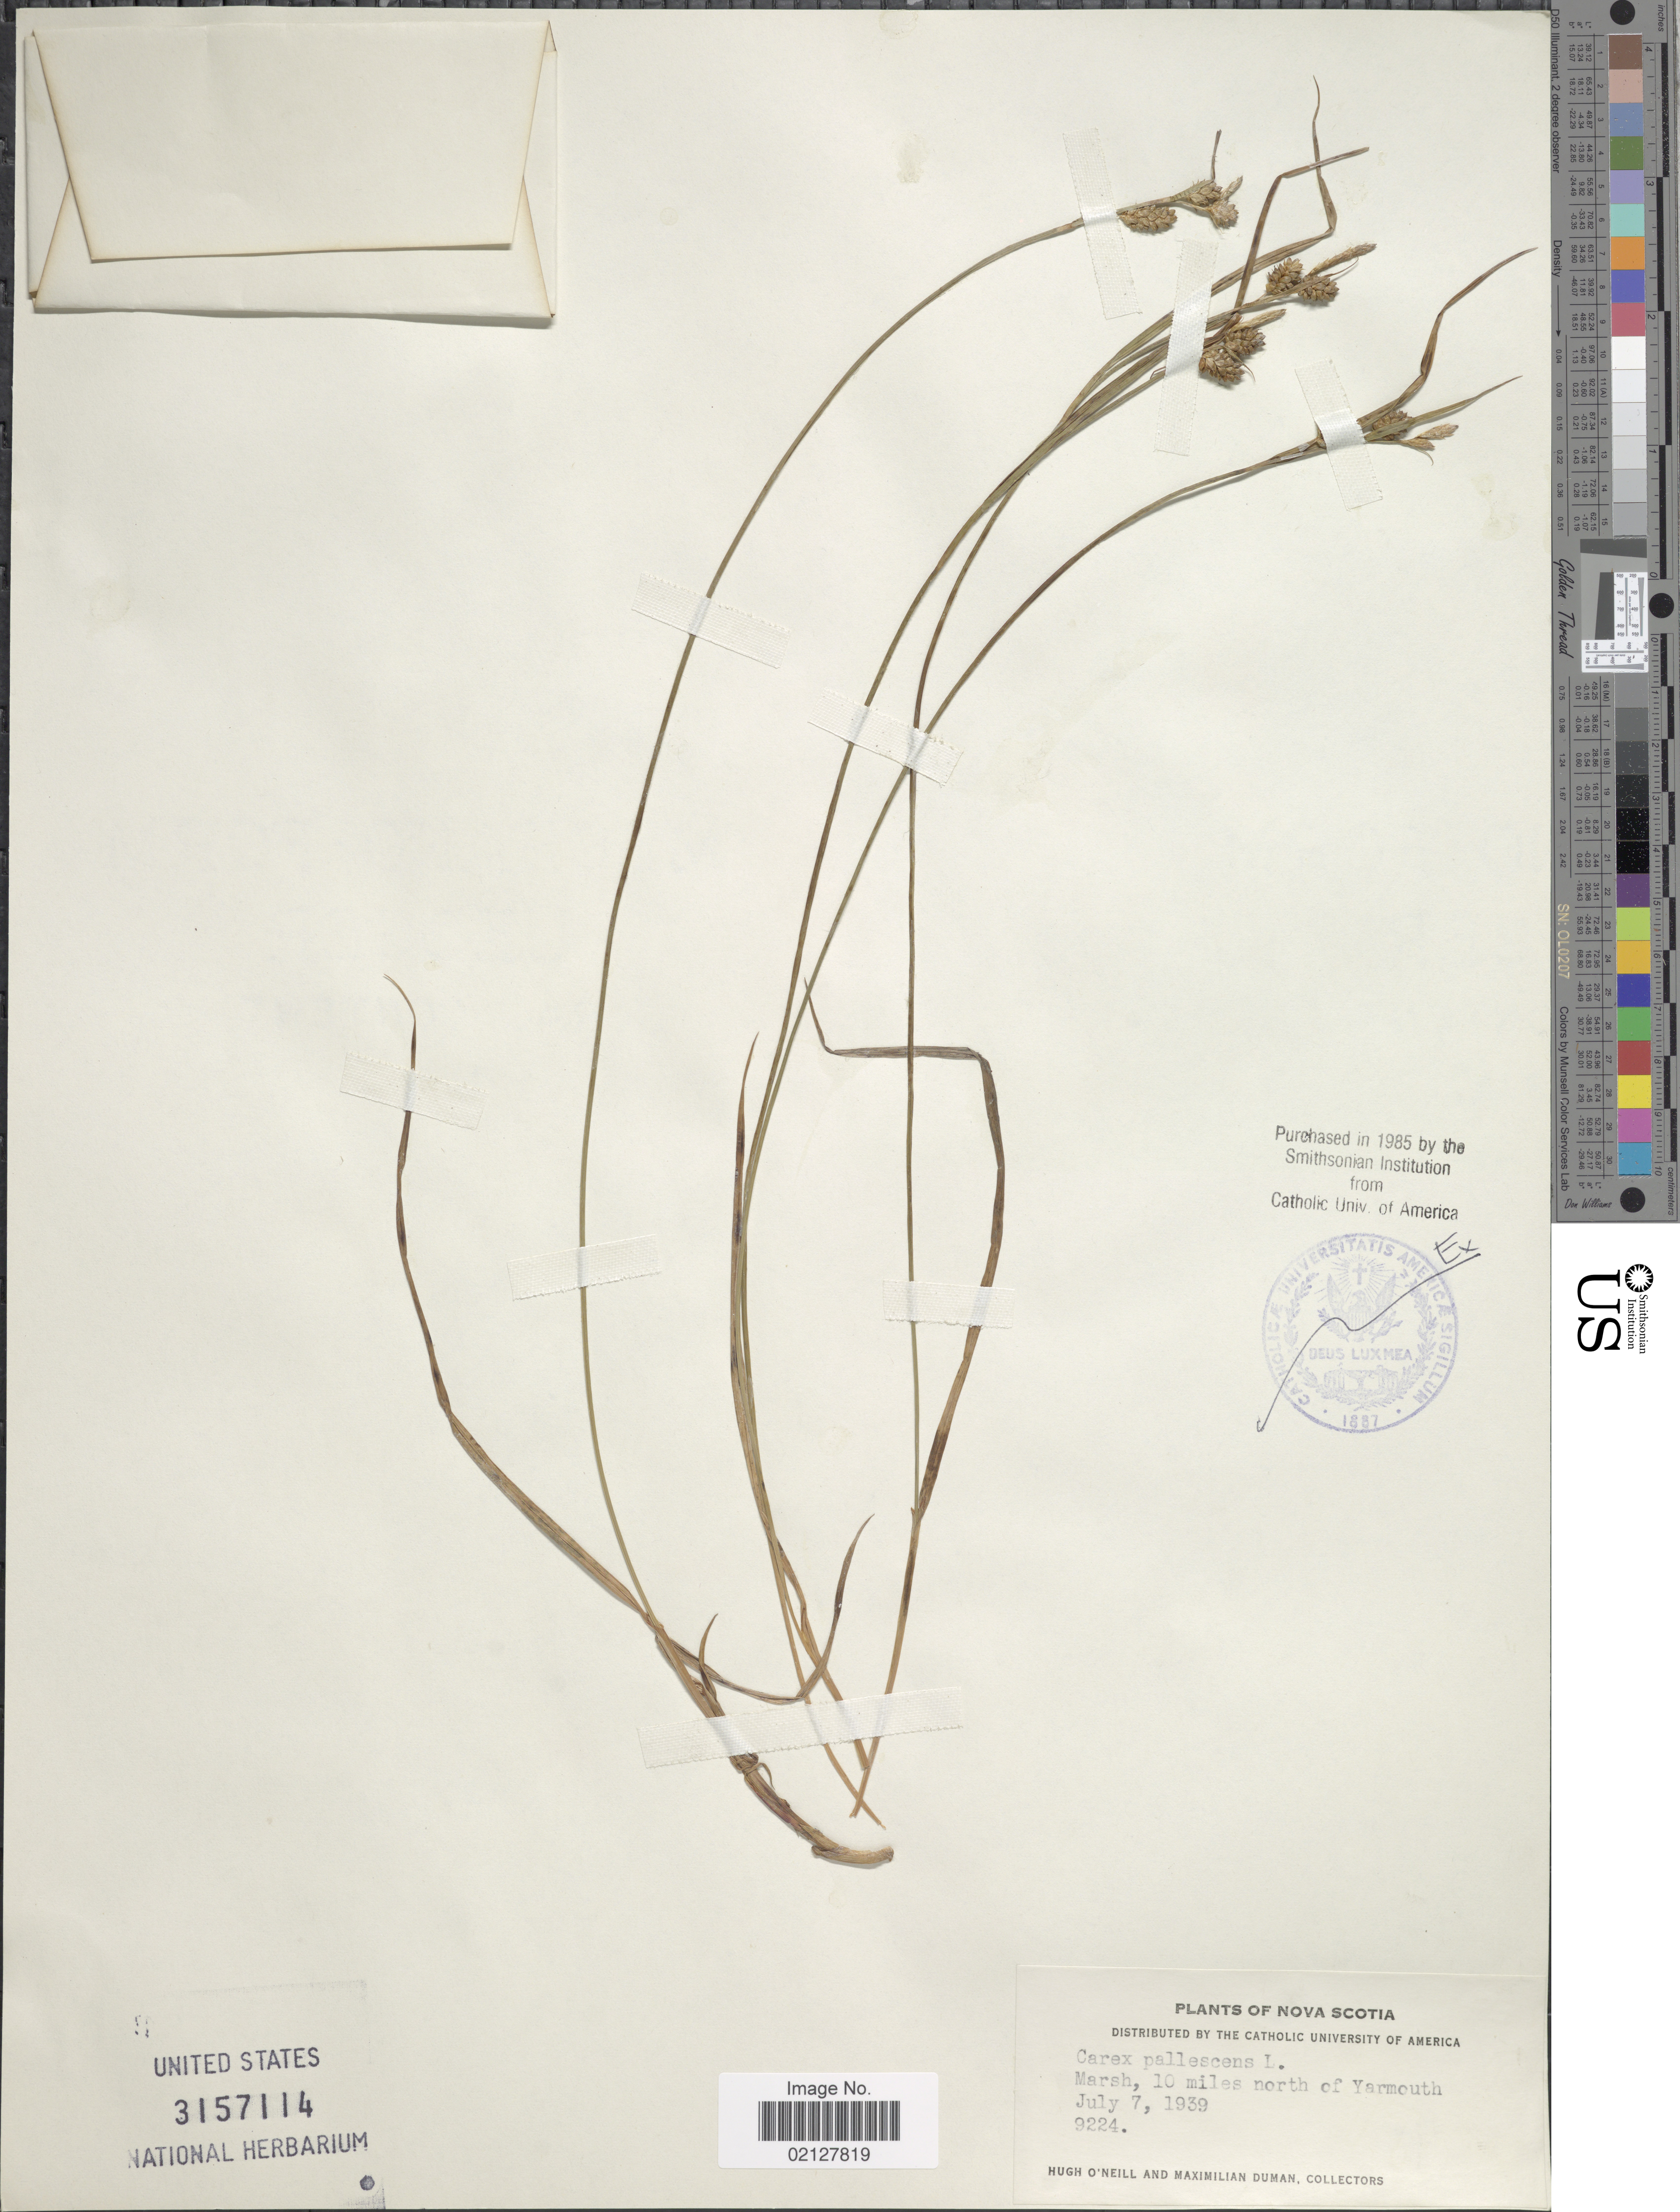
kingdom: Plantae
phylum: Tracheophyta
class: Liliopsida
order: Poales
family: Cyperaceae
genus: Carex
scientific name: Carex pallescens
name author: L.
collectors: H. O'Neill & M. Duman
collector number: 9224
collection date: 1939-07-07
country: Canada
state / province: Nova Scotia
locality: Marsh, 10 miles north of Yarmouth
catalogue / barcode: US 3157114